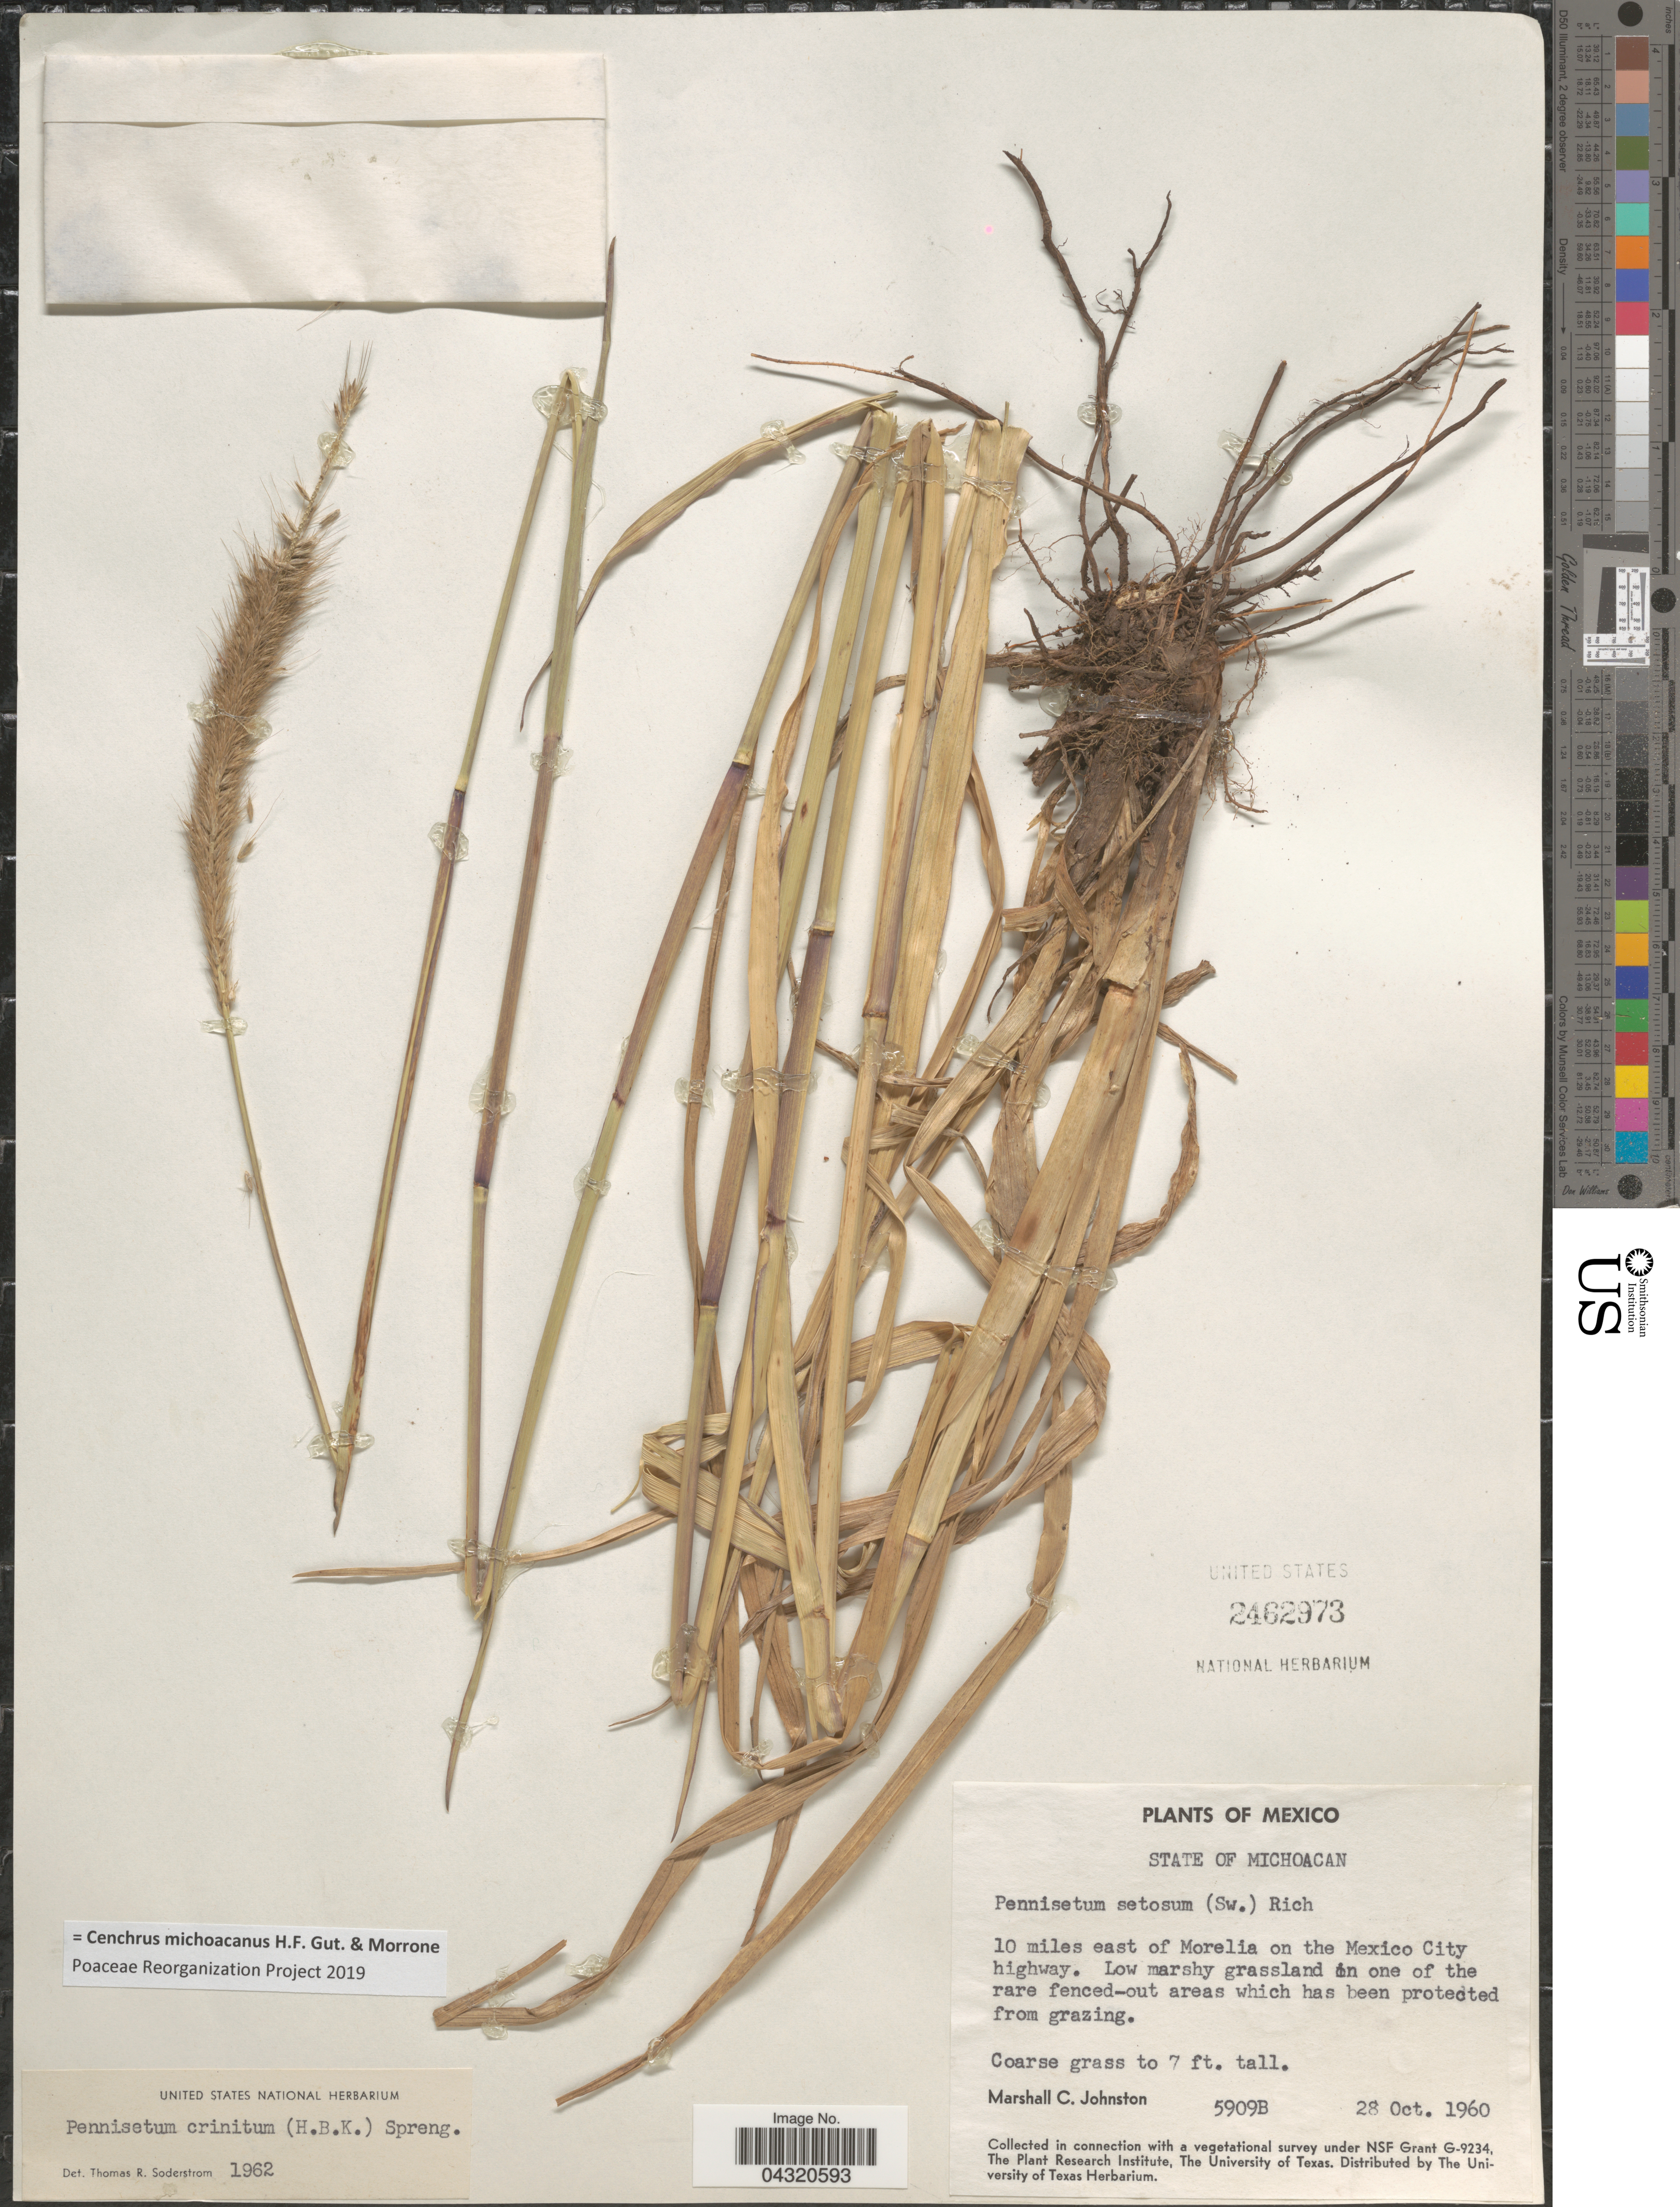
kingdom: Plantae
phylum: Tracheophyta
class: Liliopsida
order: Poales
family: Poaceae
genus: Cenchrus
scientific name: Cenchrus michoacanus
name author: H.F. Gut. & Morrone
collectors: M. Johnston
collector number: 5909B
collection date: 1960-10-28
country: Mexico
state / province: Michoacán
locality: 10 miles east of Morelia on the Mexico City highway.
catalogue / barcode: US 2462973